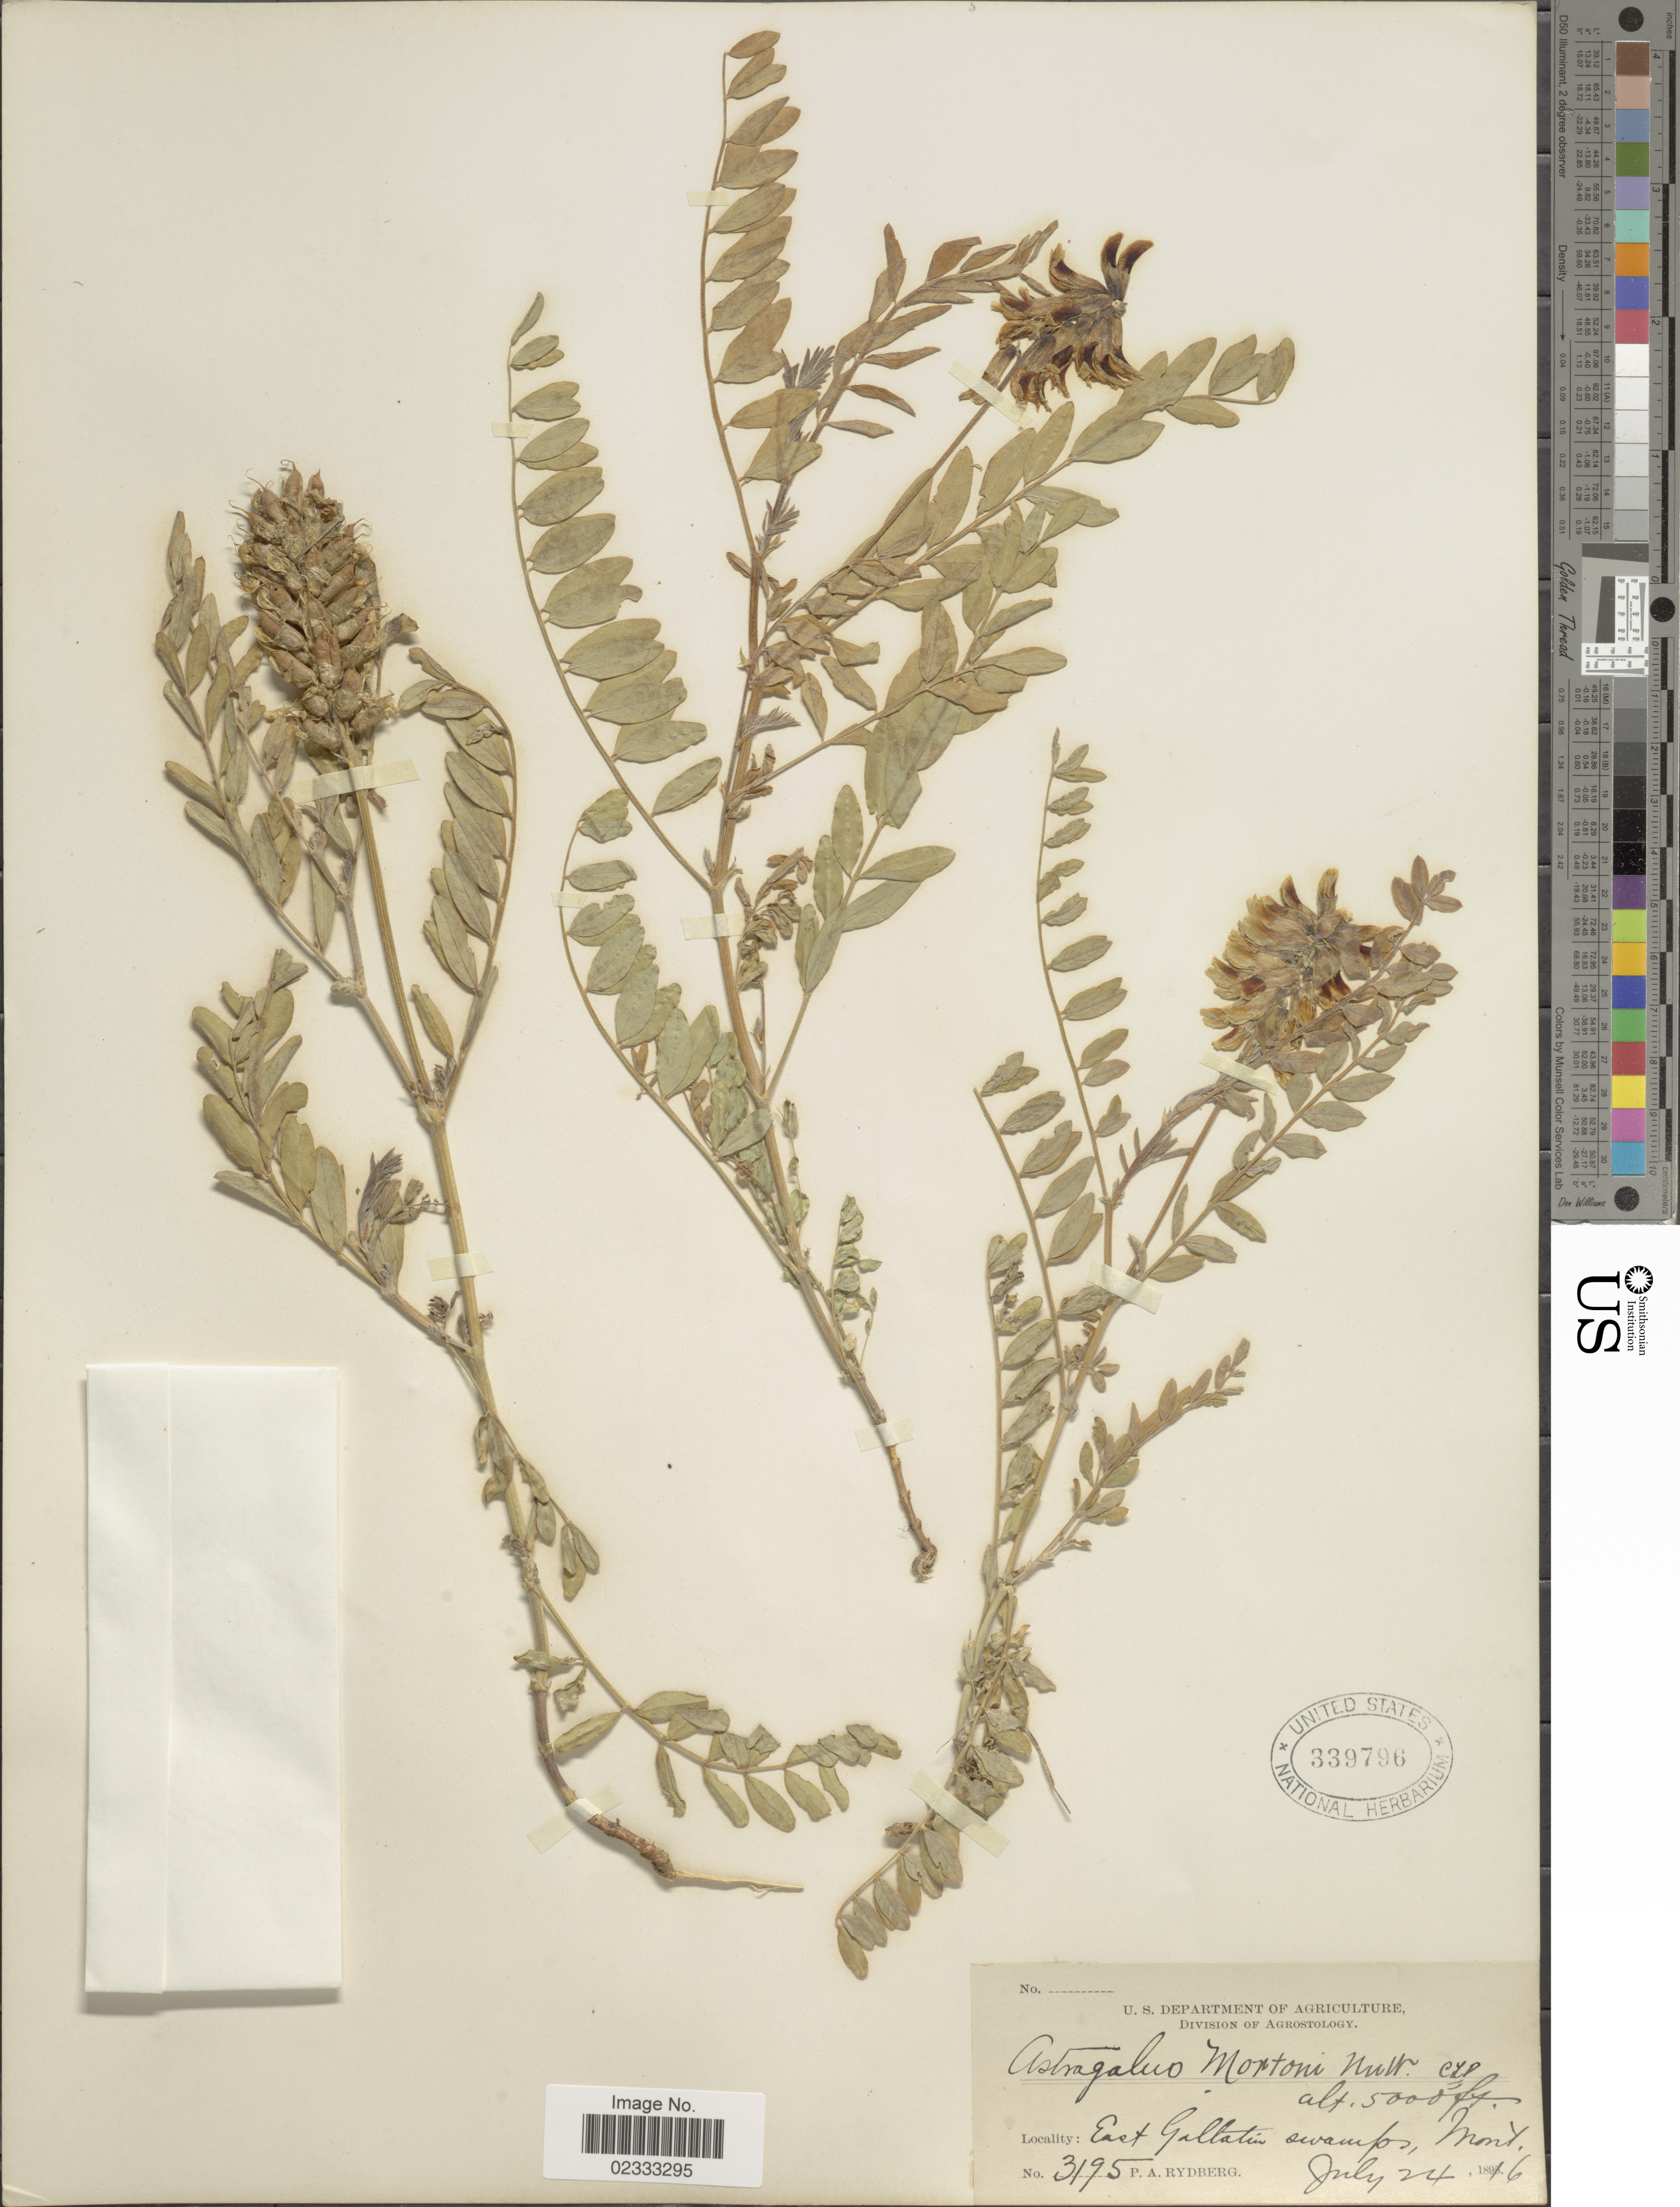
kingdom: Plantae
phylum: Tracheophyta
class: Magnoliopsida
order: Fabales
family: Fabaceae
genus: Astragalus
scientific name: Astragalus mortonii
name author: Nutt.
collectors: P. A. Rydberg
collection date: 1816-07-24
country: United States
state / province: Montana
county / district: Gallatin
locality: East Gallatin swamps.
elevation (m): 1524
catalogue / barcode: US 339796